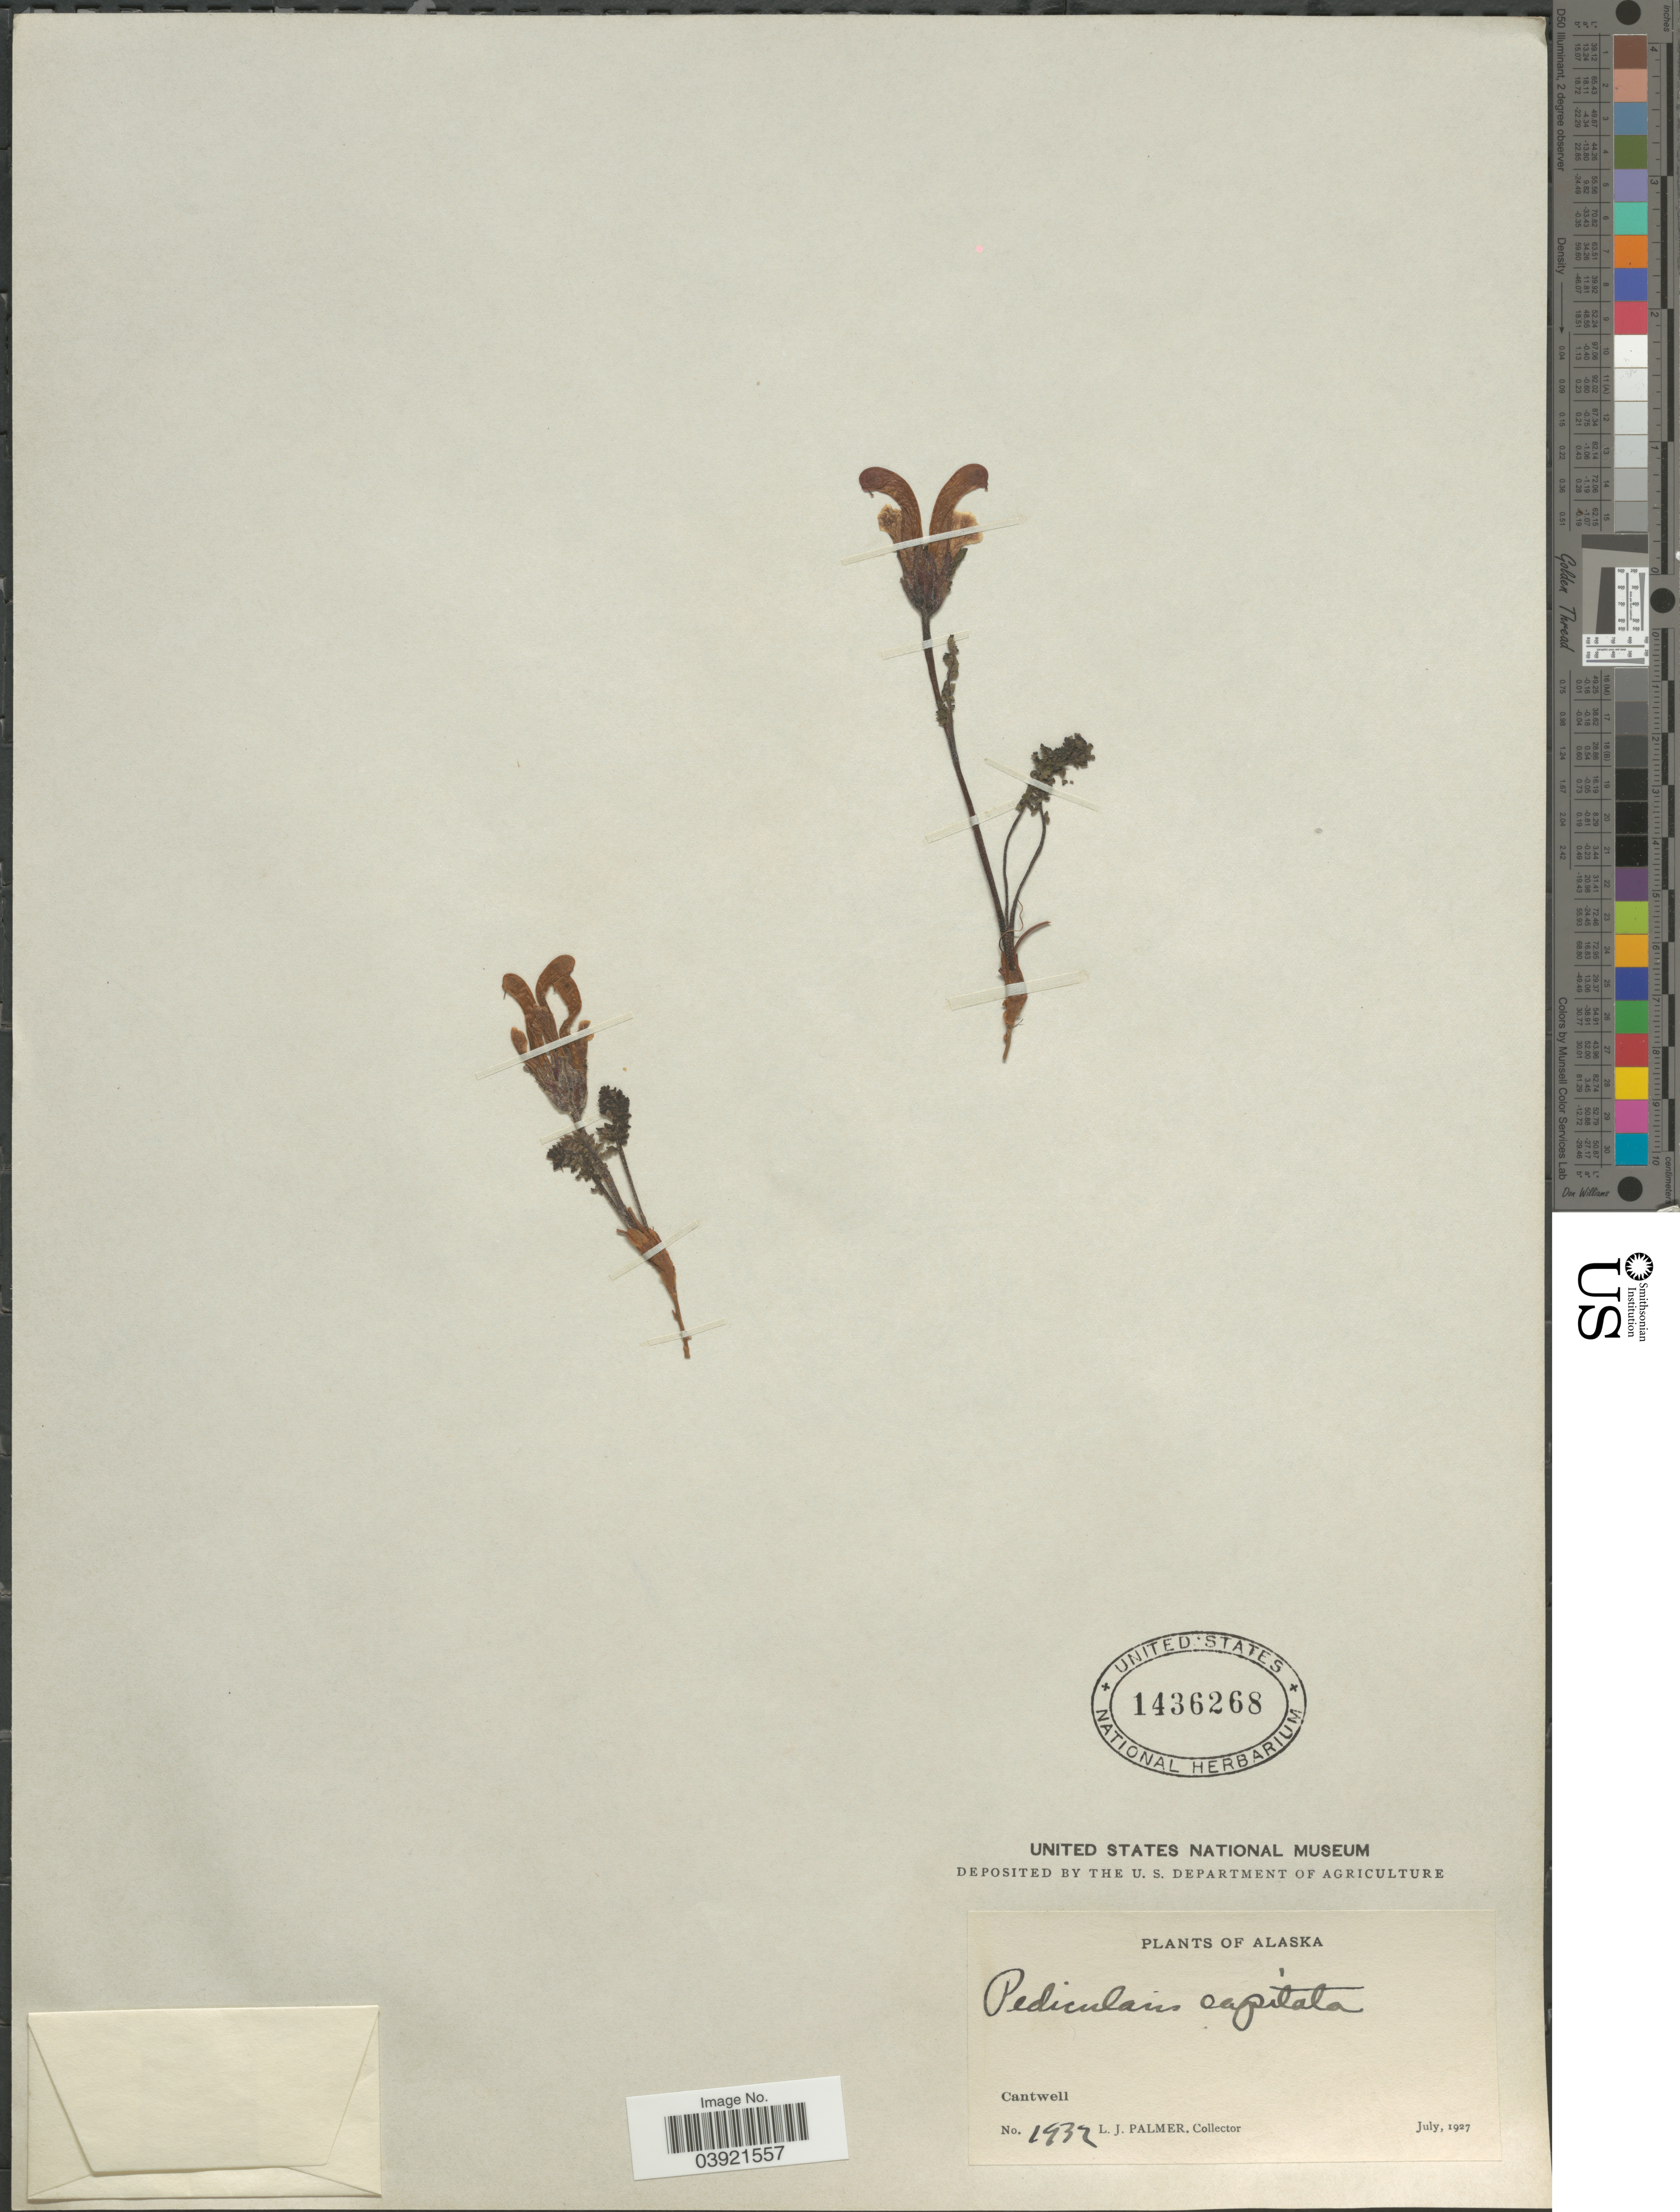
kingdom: Plantae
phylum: Tracheophyta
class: Magnoliopsida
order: Lamiales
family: Orobanchaceae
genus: Pedicularis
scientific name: Pedicularis capitata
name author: Adams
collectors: L. J. Palmer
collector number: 1932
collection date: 1927-07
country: United States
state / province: Alaska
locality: Cantwell.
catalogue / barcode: US 1436268